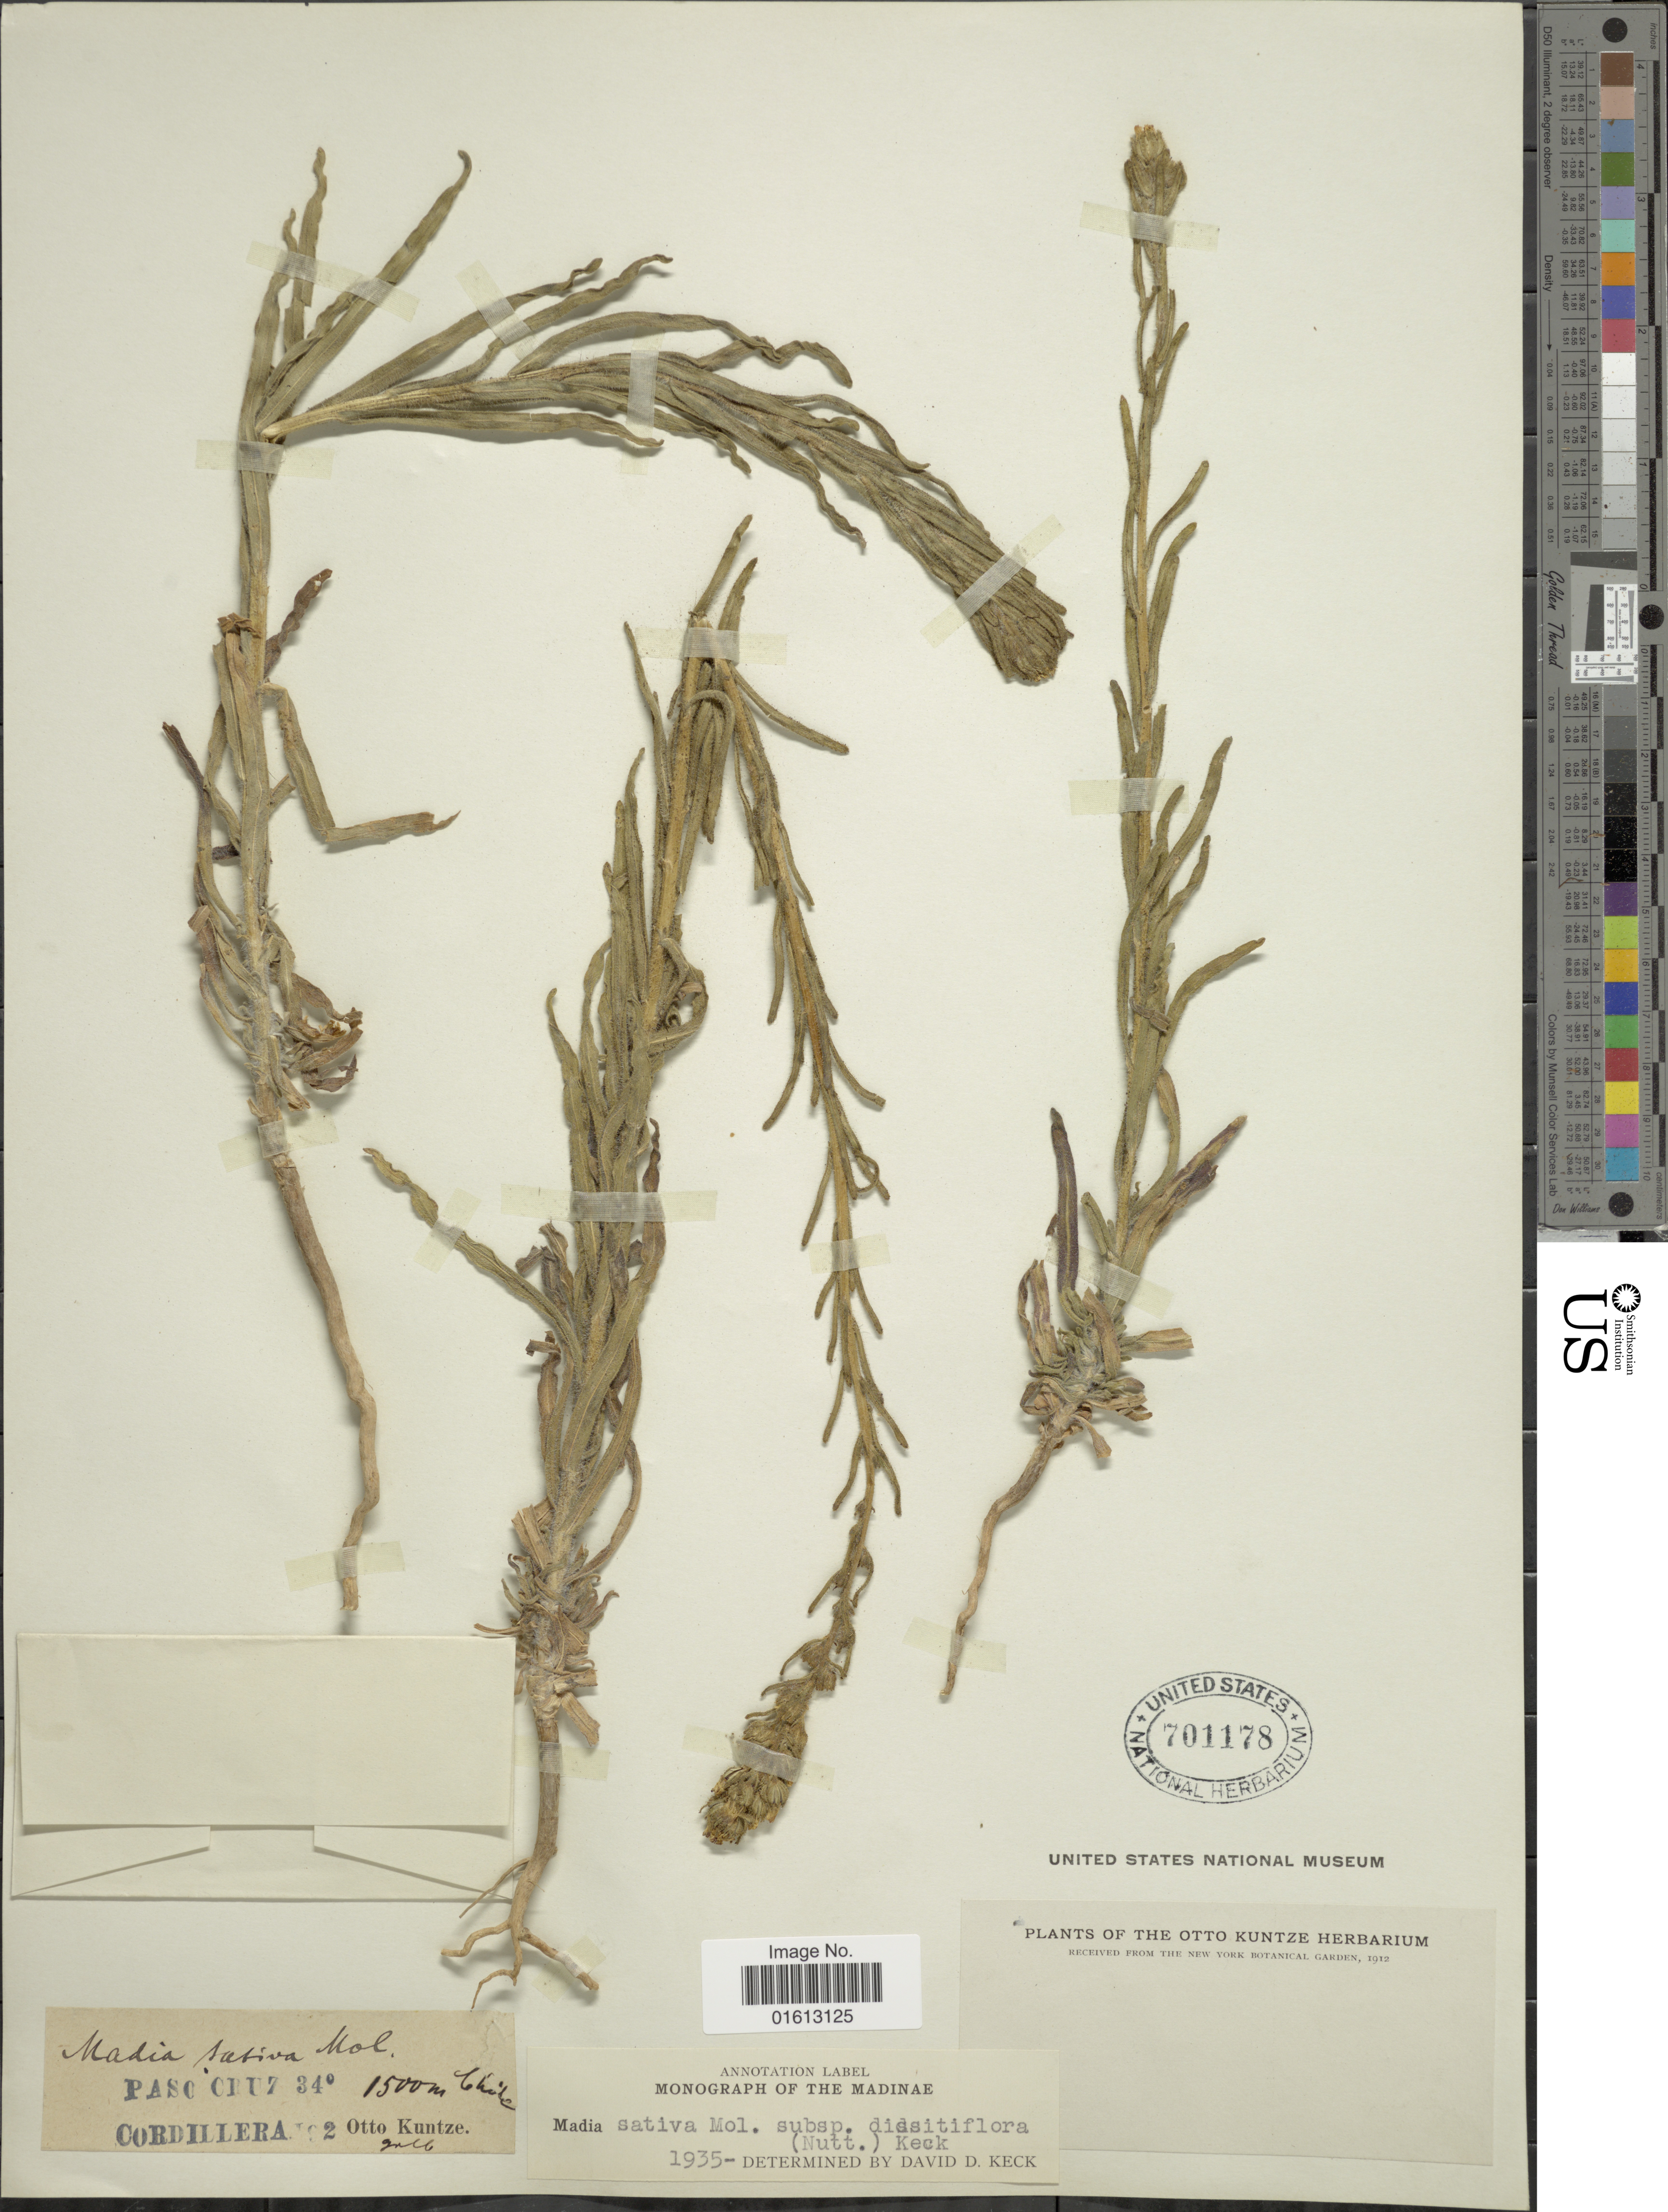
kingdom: Plantae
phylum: Tracheophyta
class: Magnoliopsida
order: Asterales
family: Asteraceae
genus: Madia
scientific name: Madia sativa subsp. dissitiflora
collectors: C.E.O. Kuntze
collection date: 1912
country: Bolivia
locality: Paso Cruz, Cordillera.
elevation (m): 1500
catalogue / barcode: US 701178